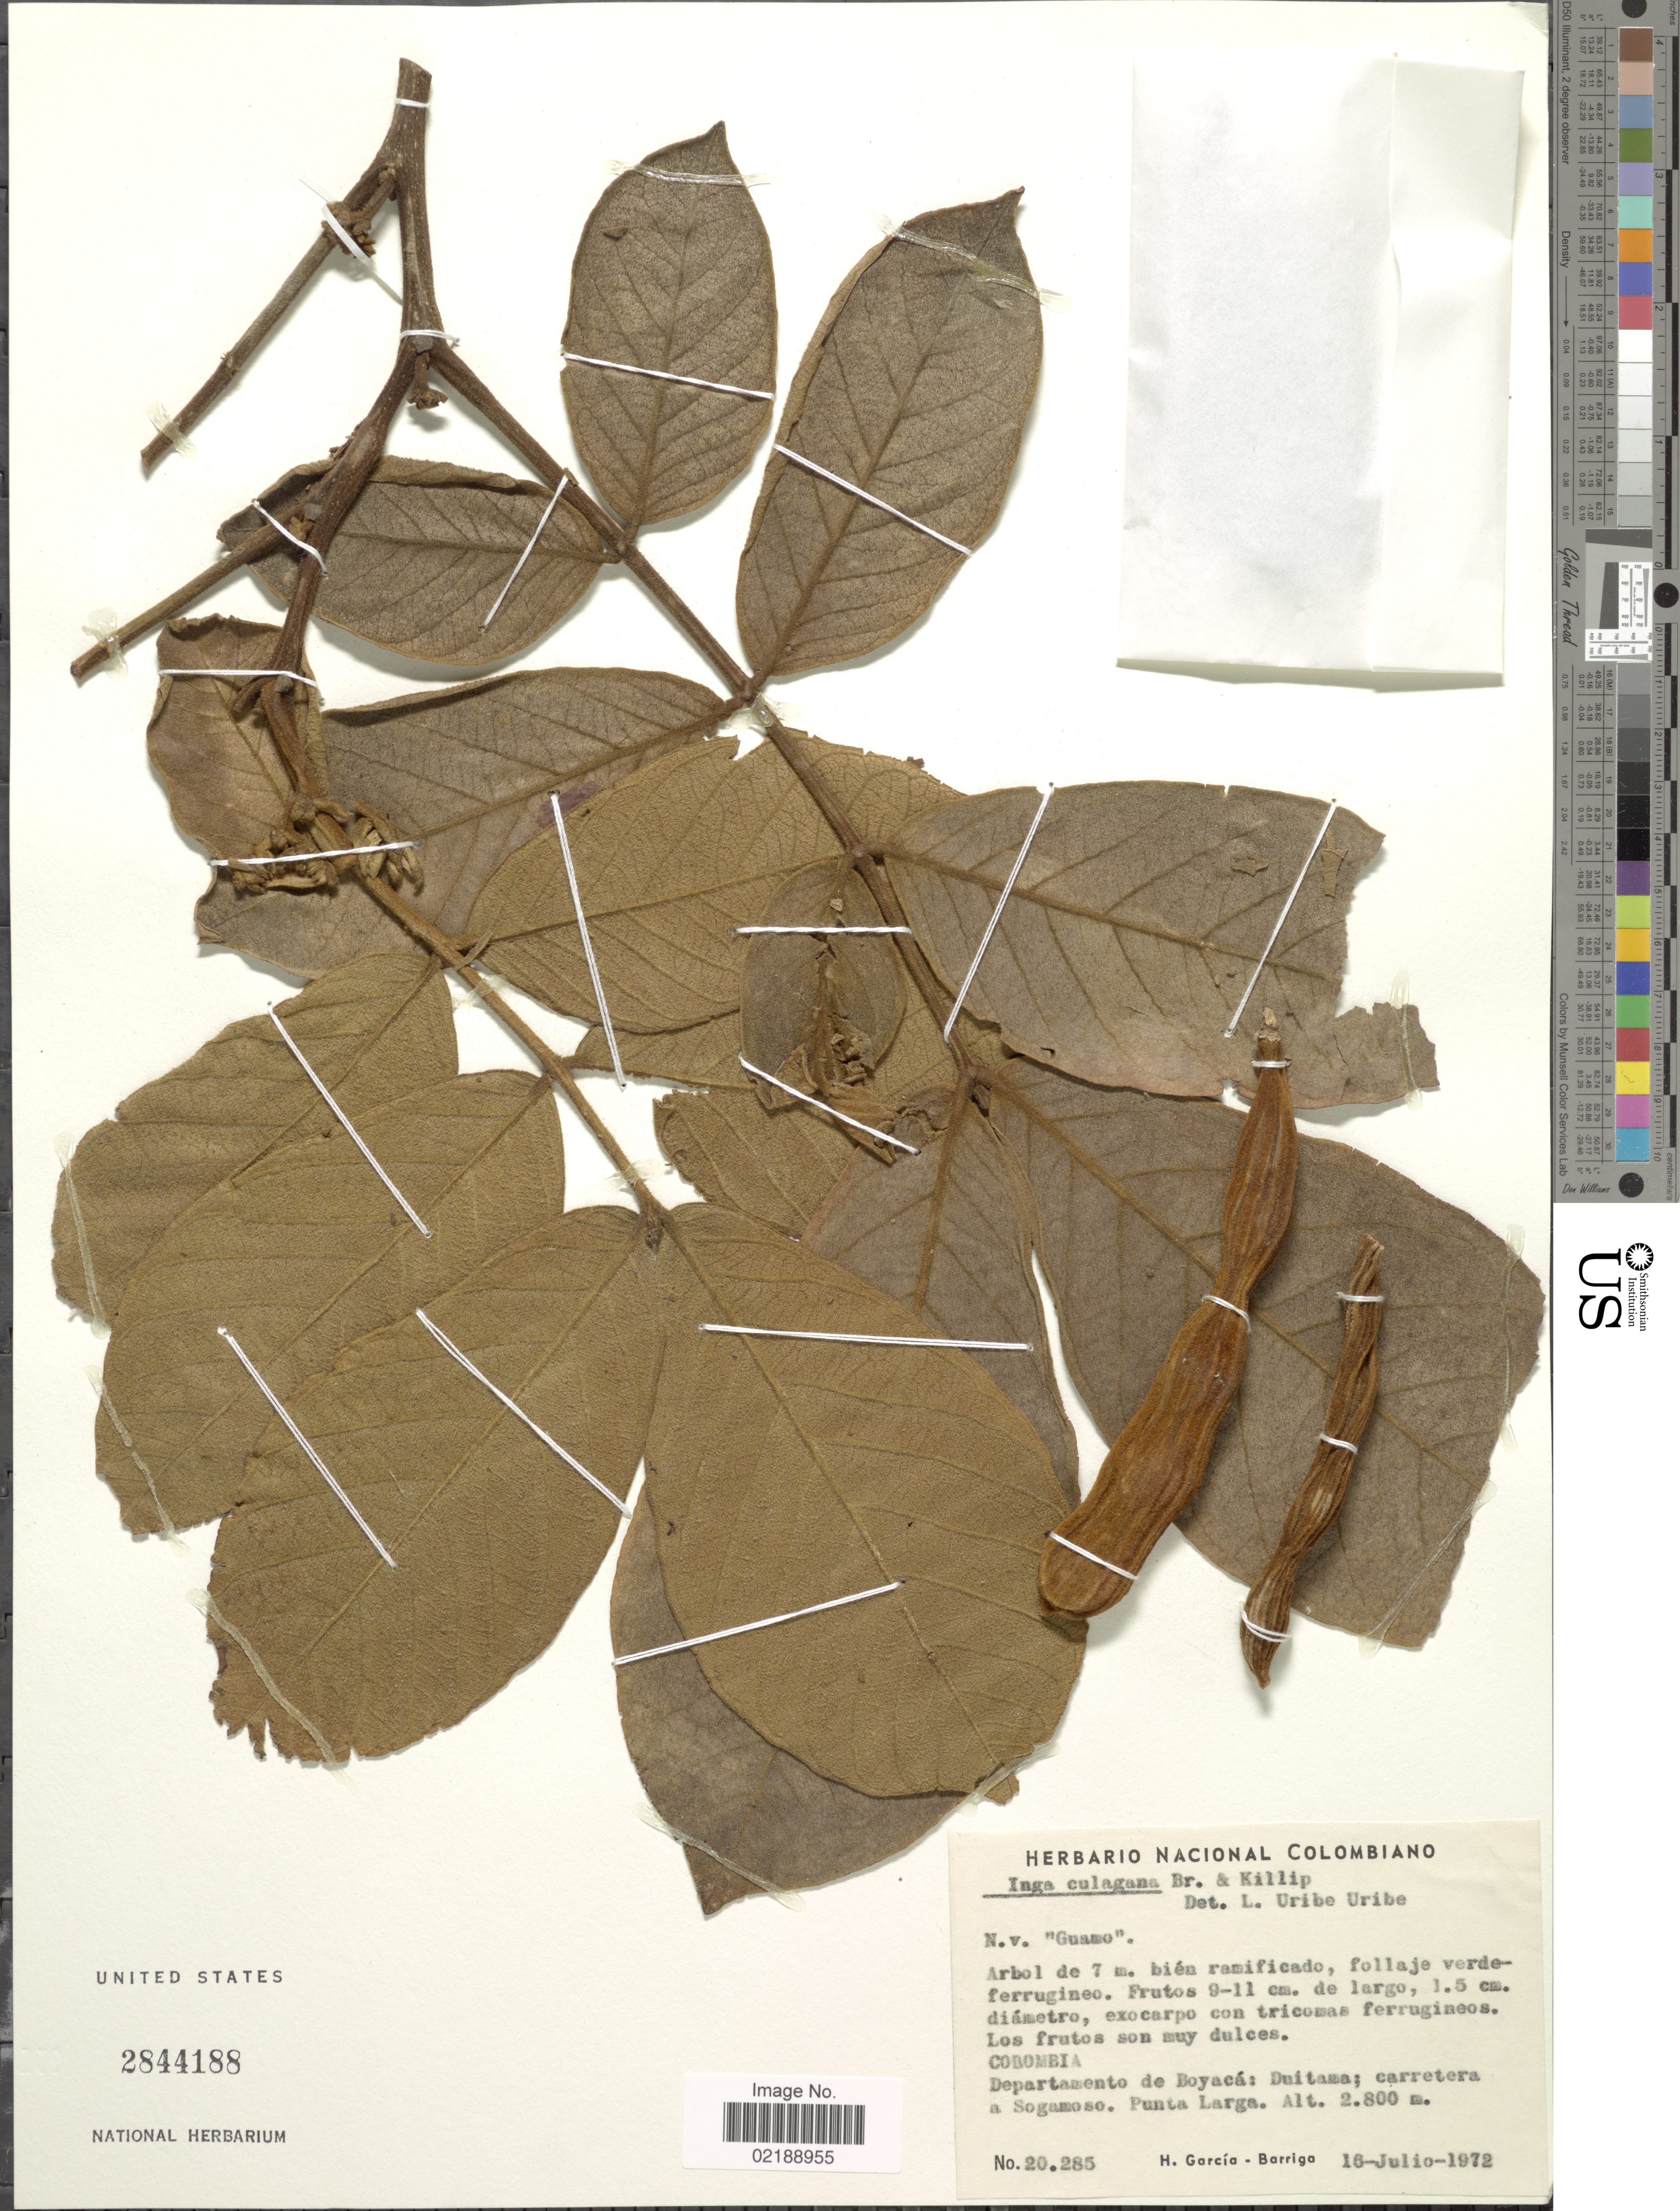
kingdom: Plantae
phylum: Tracheophyta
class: Magnoliopsida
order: Fabales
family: Fabaceae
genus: Inga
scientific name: Inga oerstediana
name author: Benth.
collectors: H. García Barriga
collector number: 20285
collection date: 1972-07-16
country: Colombia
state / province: Boyacá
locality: Departamento de Boyacá: Duitama; carretera a Sogamoso. Punta Larga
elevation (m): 2800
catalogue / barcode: US 2844188